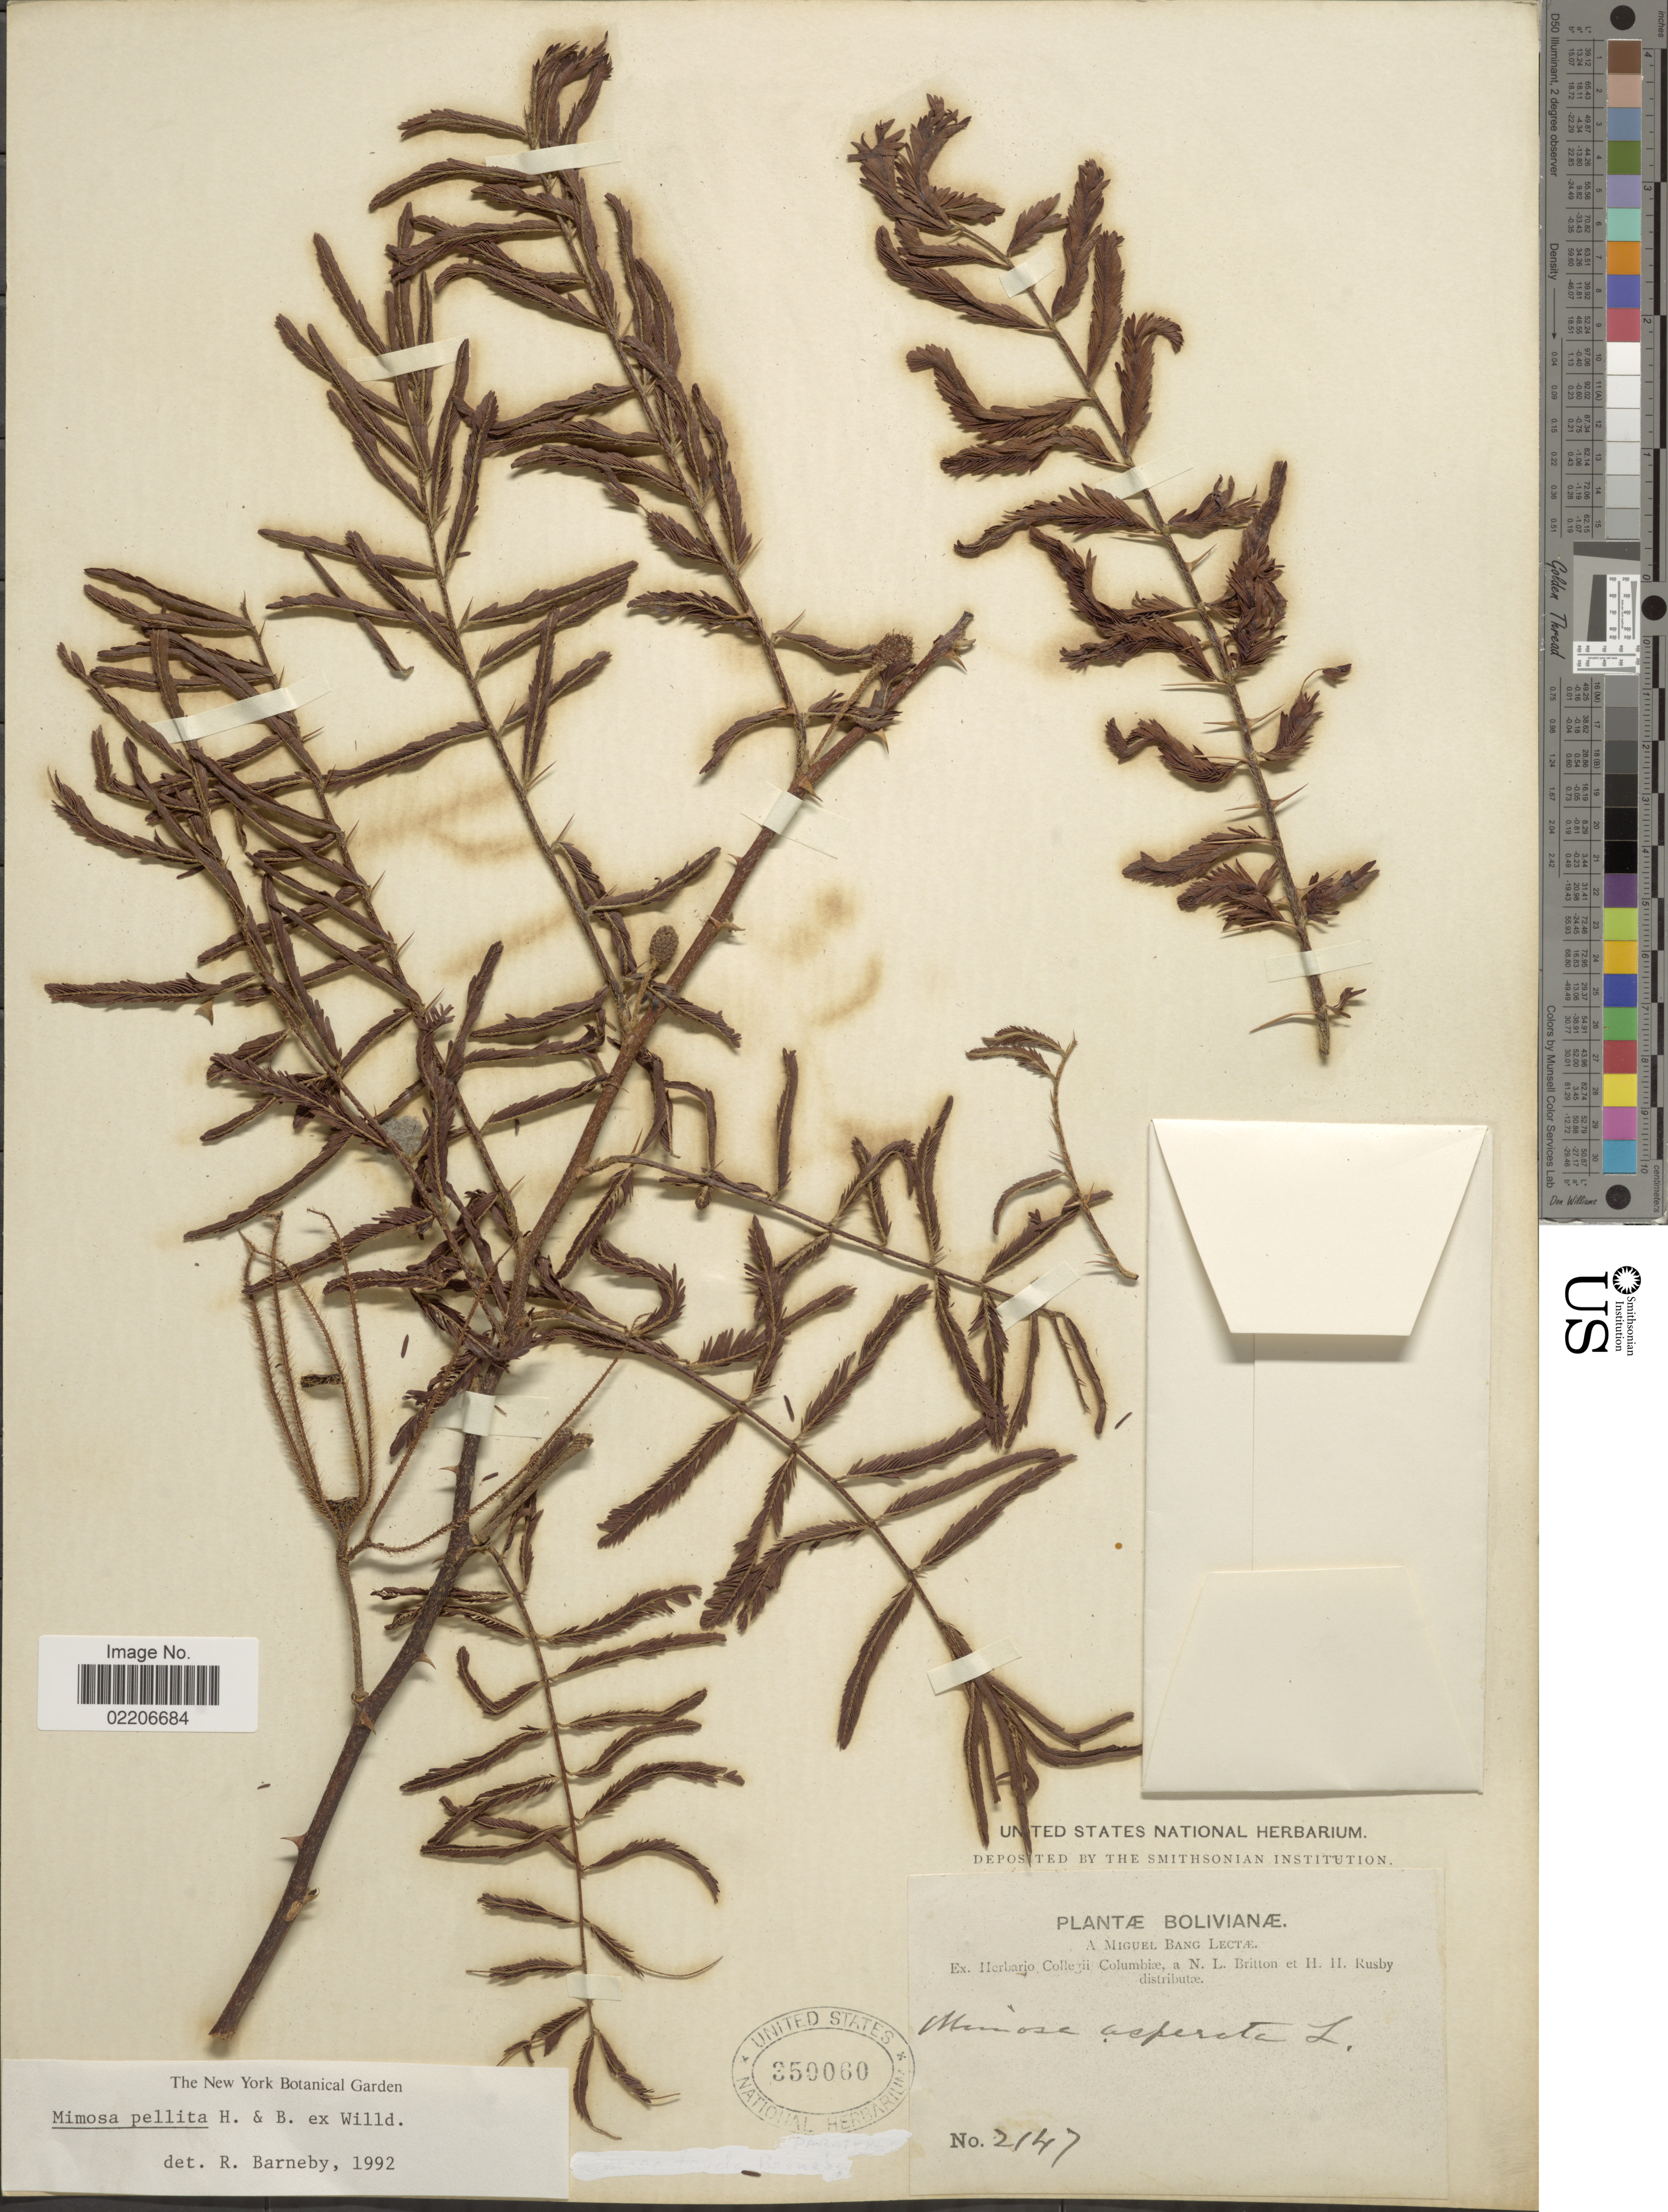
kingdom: Plantae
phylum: Tracheophyta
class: Magnoliopsida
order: Fabales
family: Fabaceae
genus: Mimosa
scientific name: Mimosa pellita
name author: Humb. & Bonpl. ex Willd.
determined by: Barneby, Rupert C., (NY)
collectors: M. Bang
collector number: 2147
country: Bolivia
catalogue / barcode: US 350060